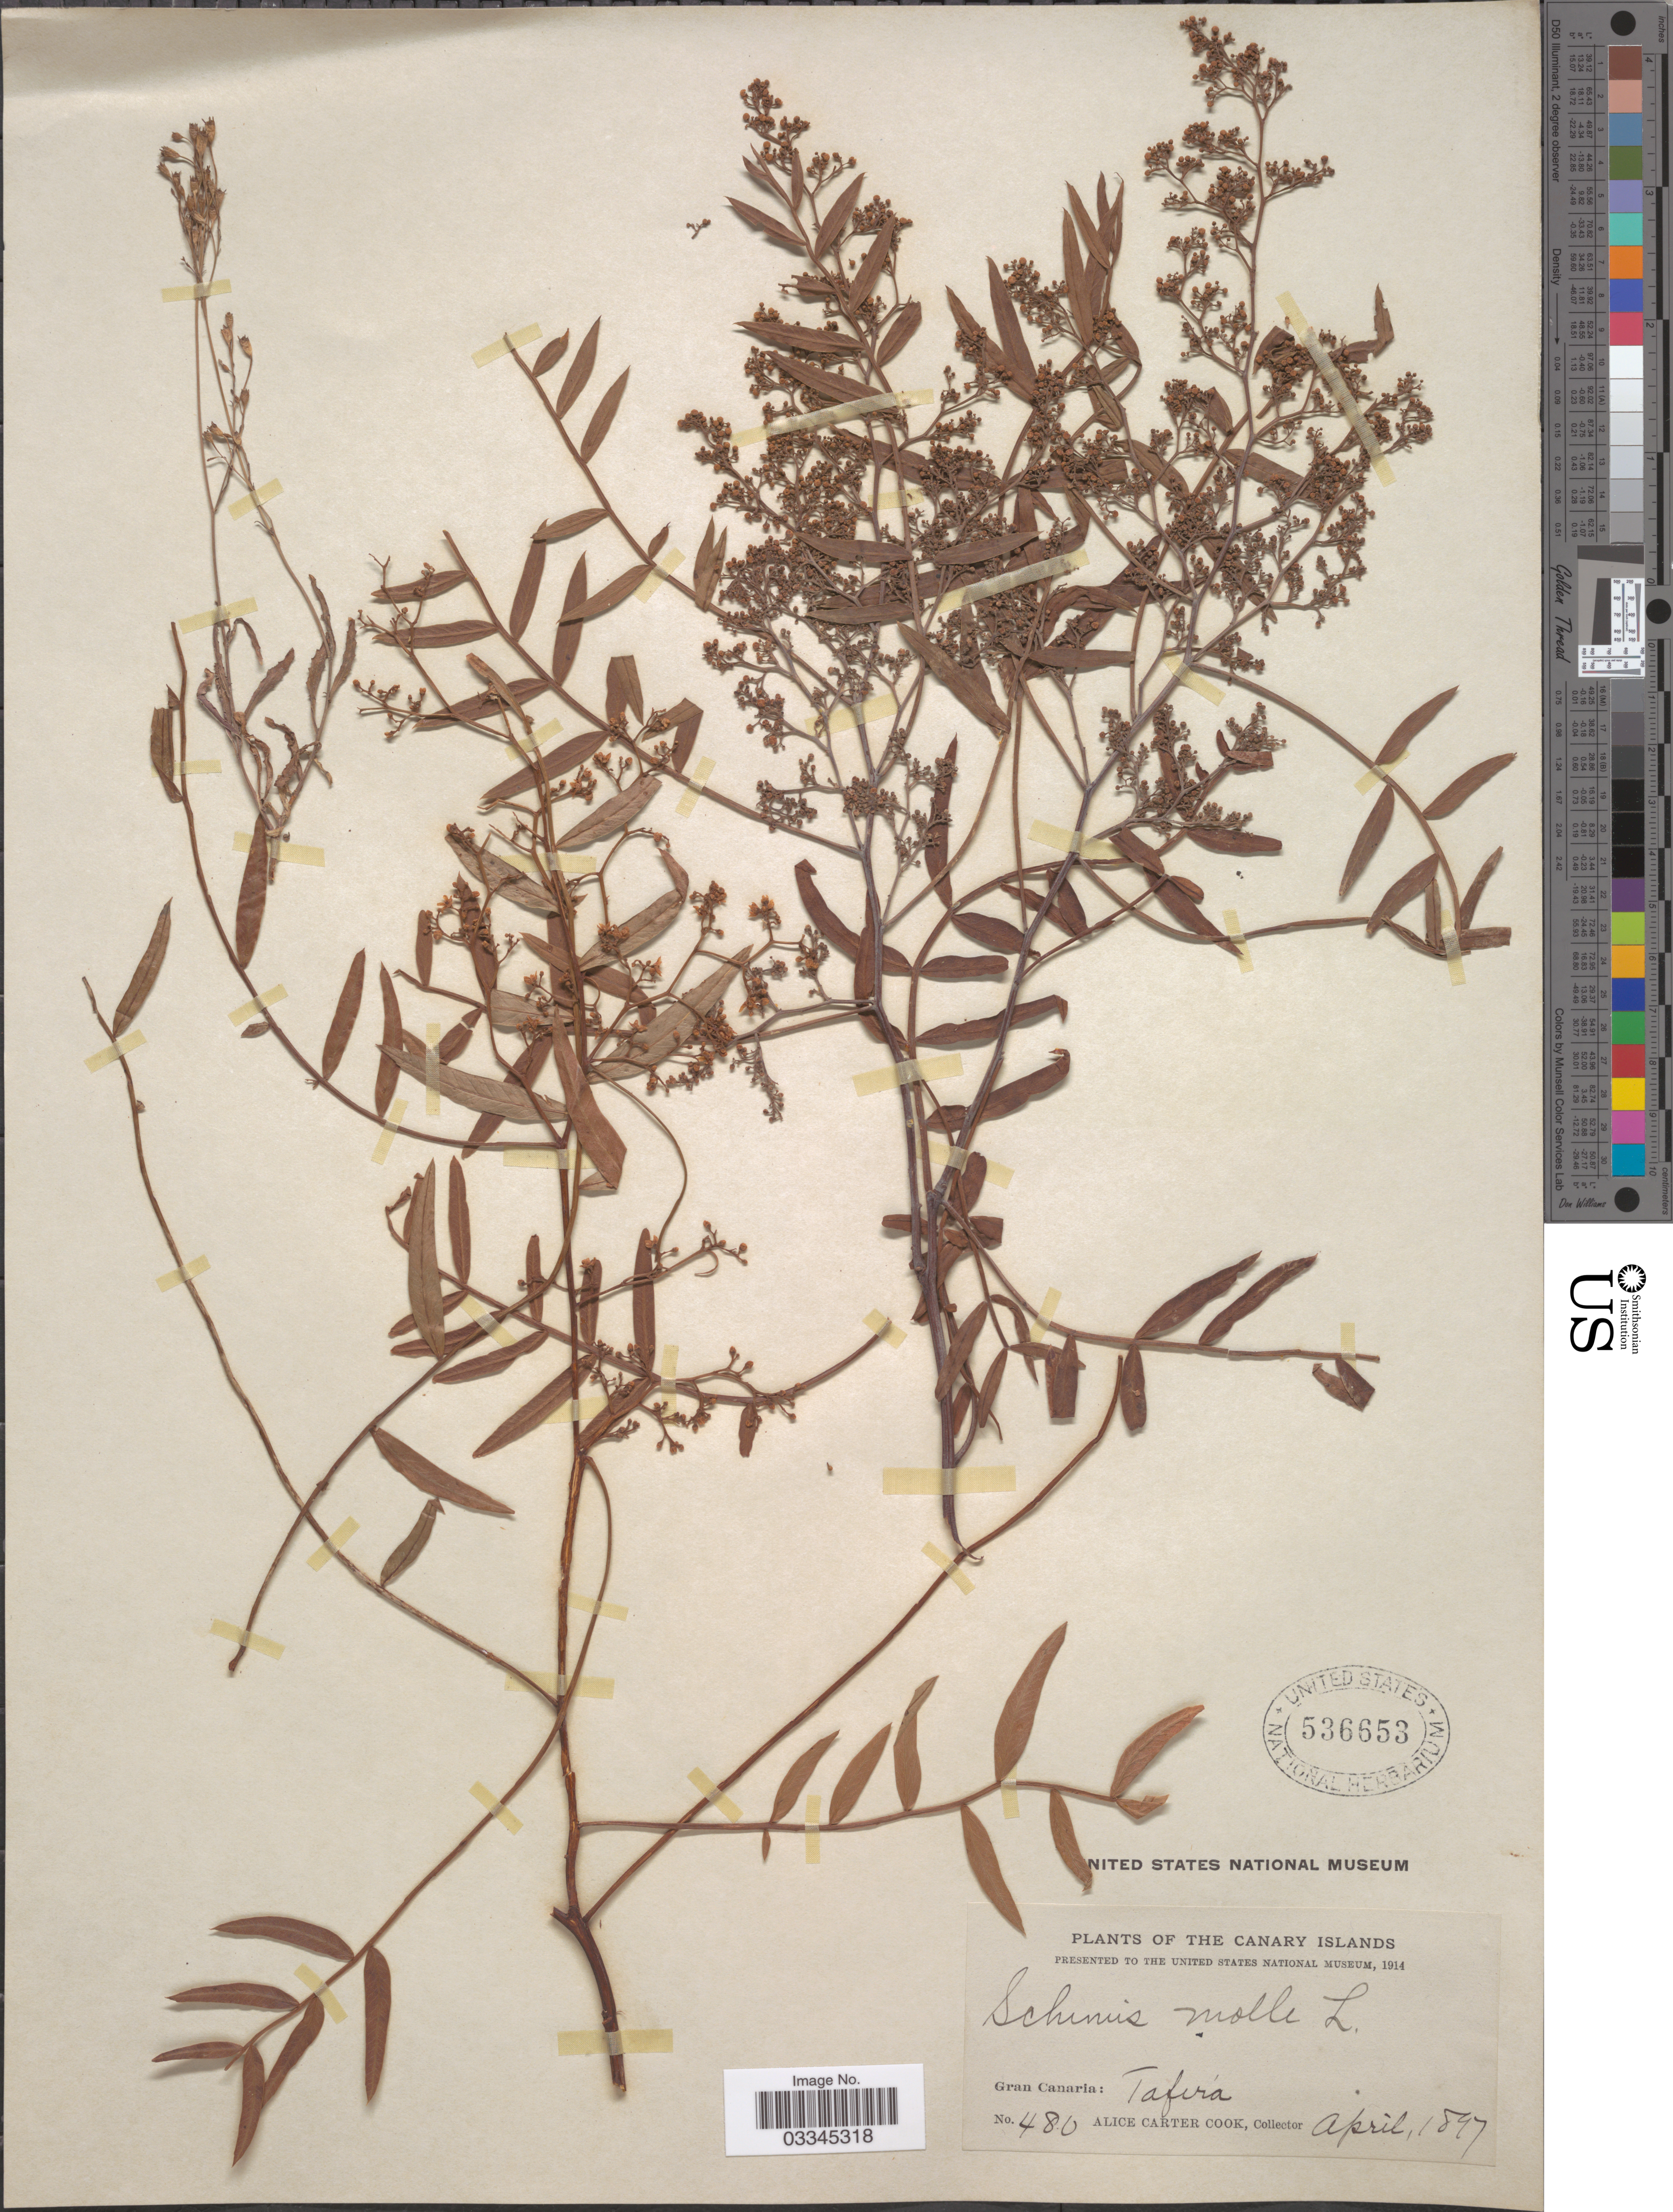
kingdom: Plantae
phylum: Tracheophyta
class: Magnoliopsida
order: Sapindales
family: Anacardiaceae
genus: Schinus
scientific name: Schinus molle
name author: L.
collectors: Alice C. Cook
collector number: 480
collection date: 1897-04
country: Spain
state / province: Canarias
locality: The Canary Islands. Gran Canaria: Tafira.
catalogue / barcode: US 536653